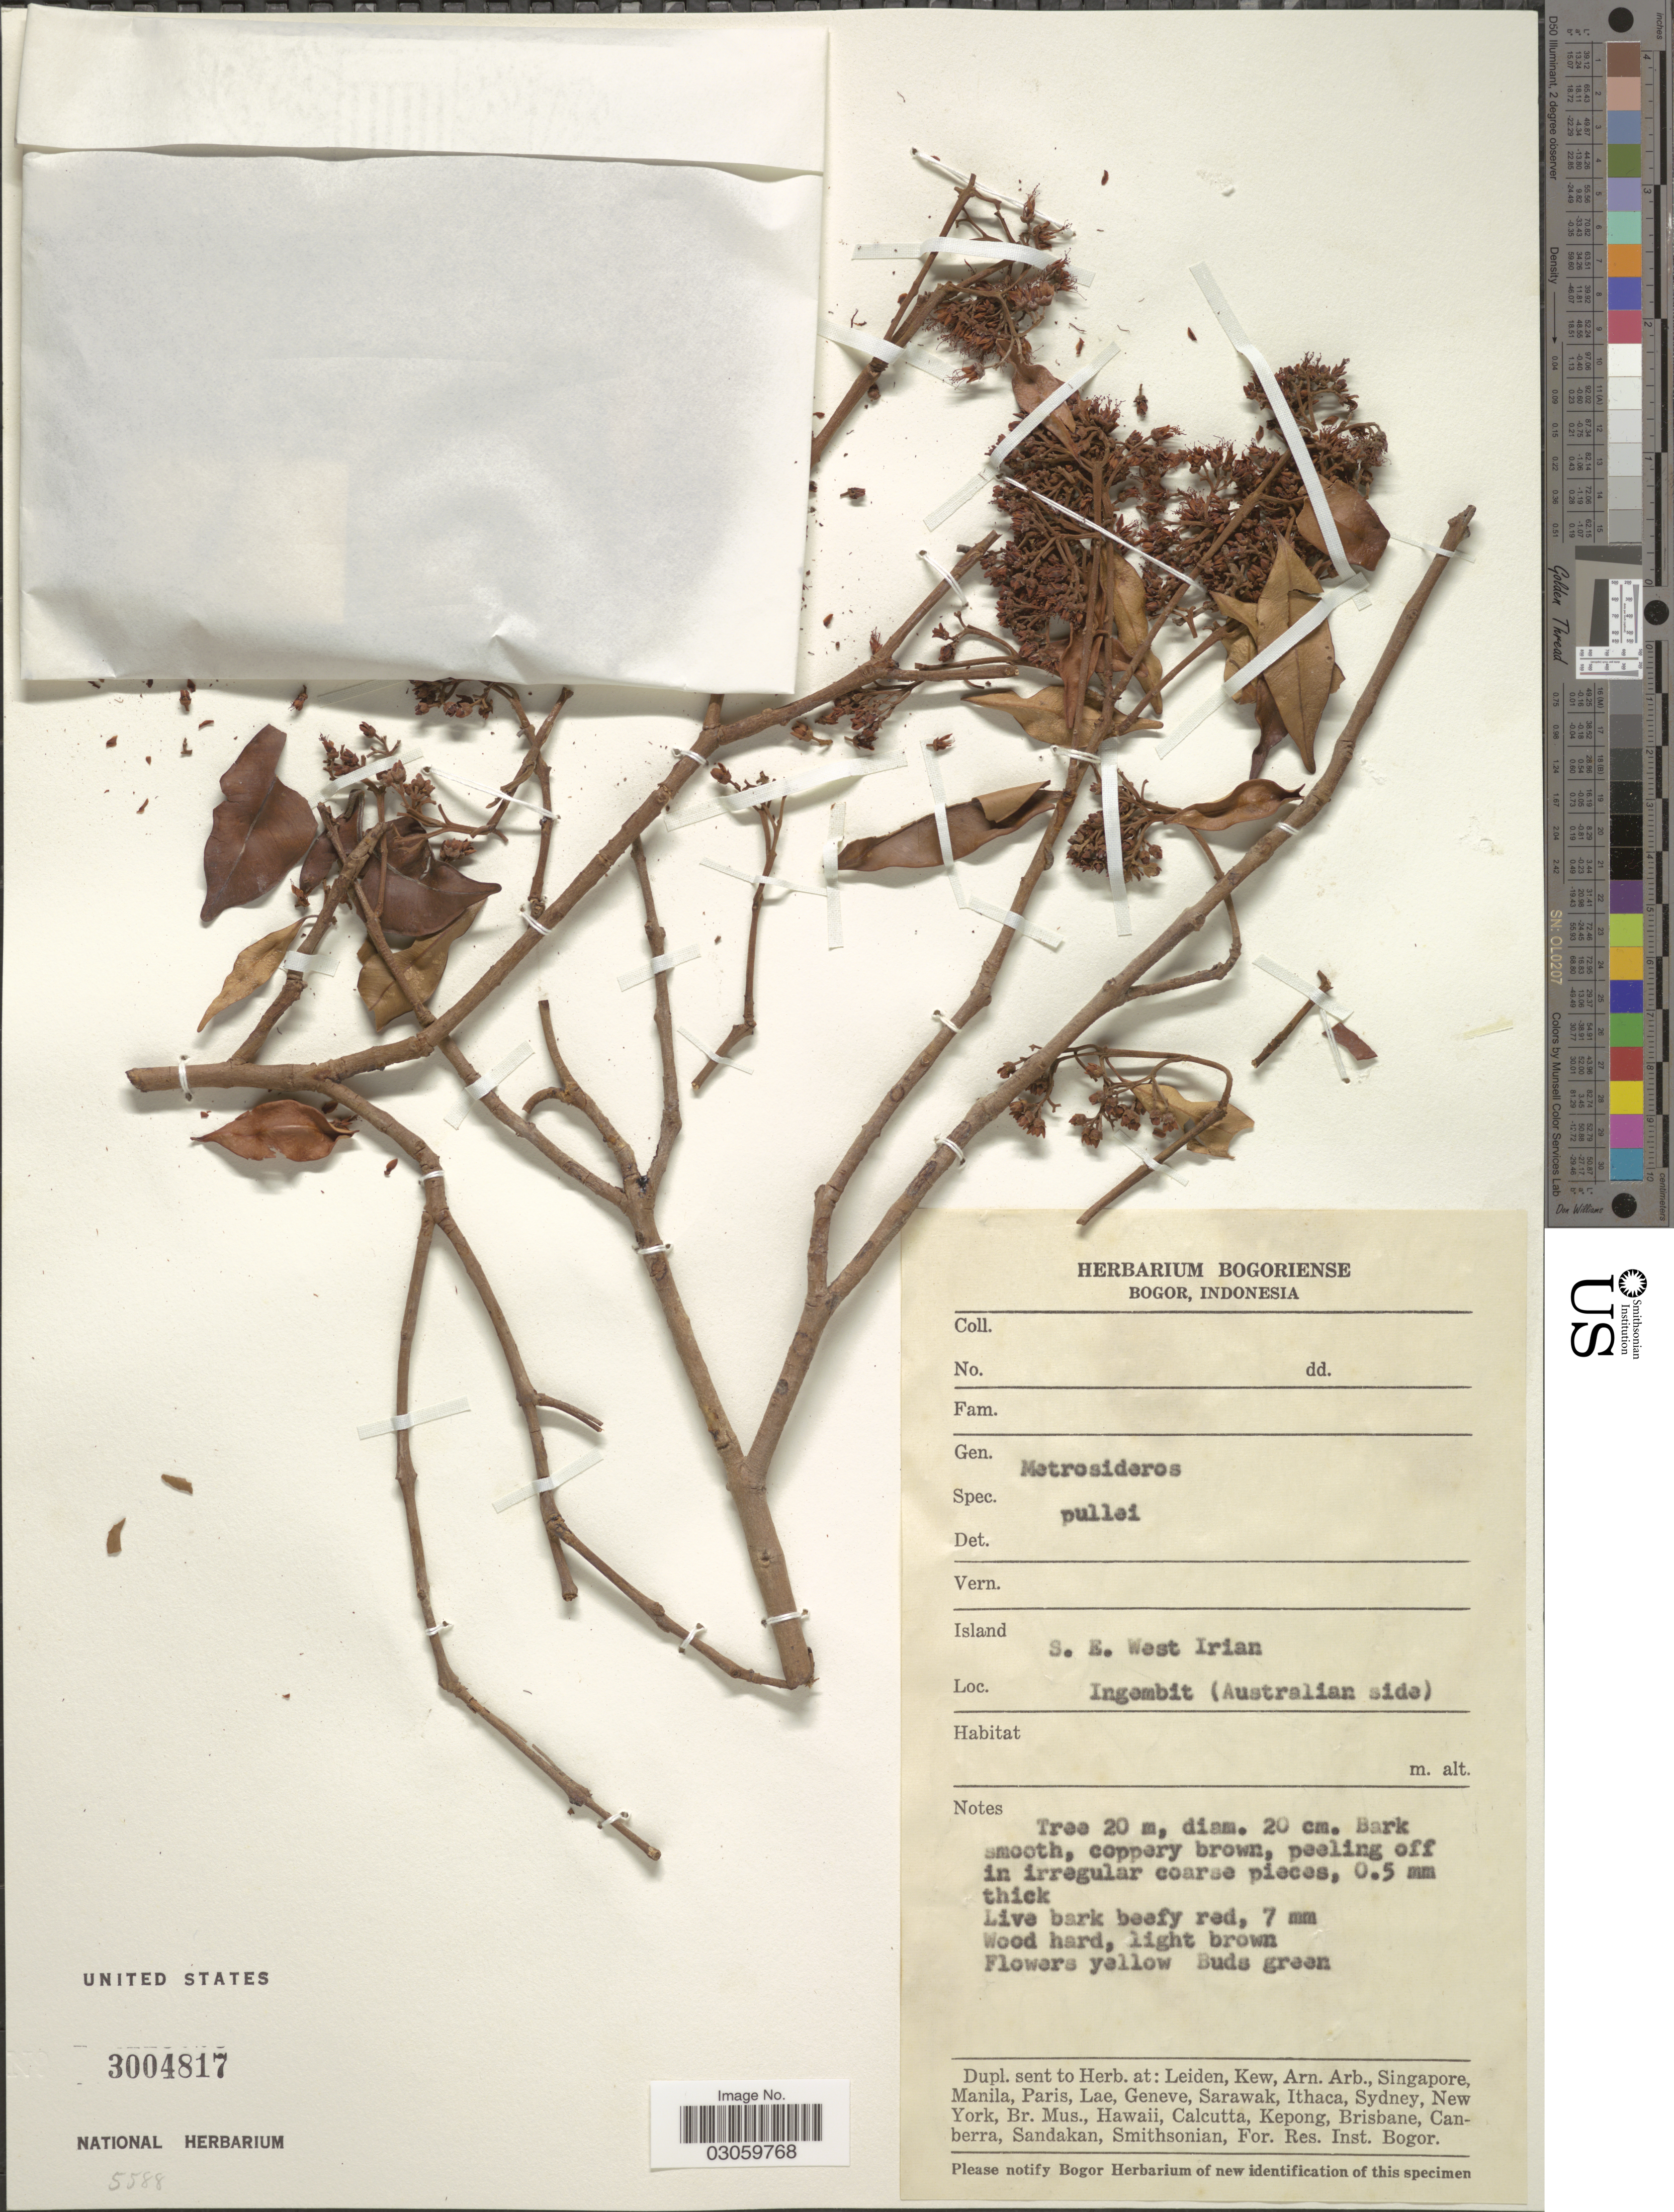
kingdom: Plantae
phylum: Tracheophyta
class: Magnoliopsida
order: Myrtales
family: Myrtaceae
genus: Metrosideros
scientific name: Metrosideros pullei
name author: Diels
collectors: ex herb. Bogoriense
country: Indonesia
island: New Guinea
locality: S. E. West Irian. Ingembit (Australian side).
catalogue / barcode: US 3004817